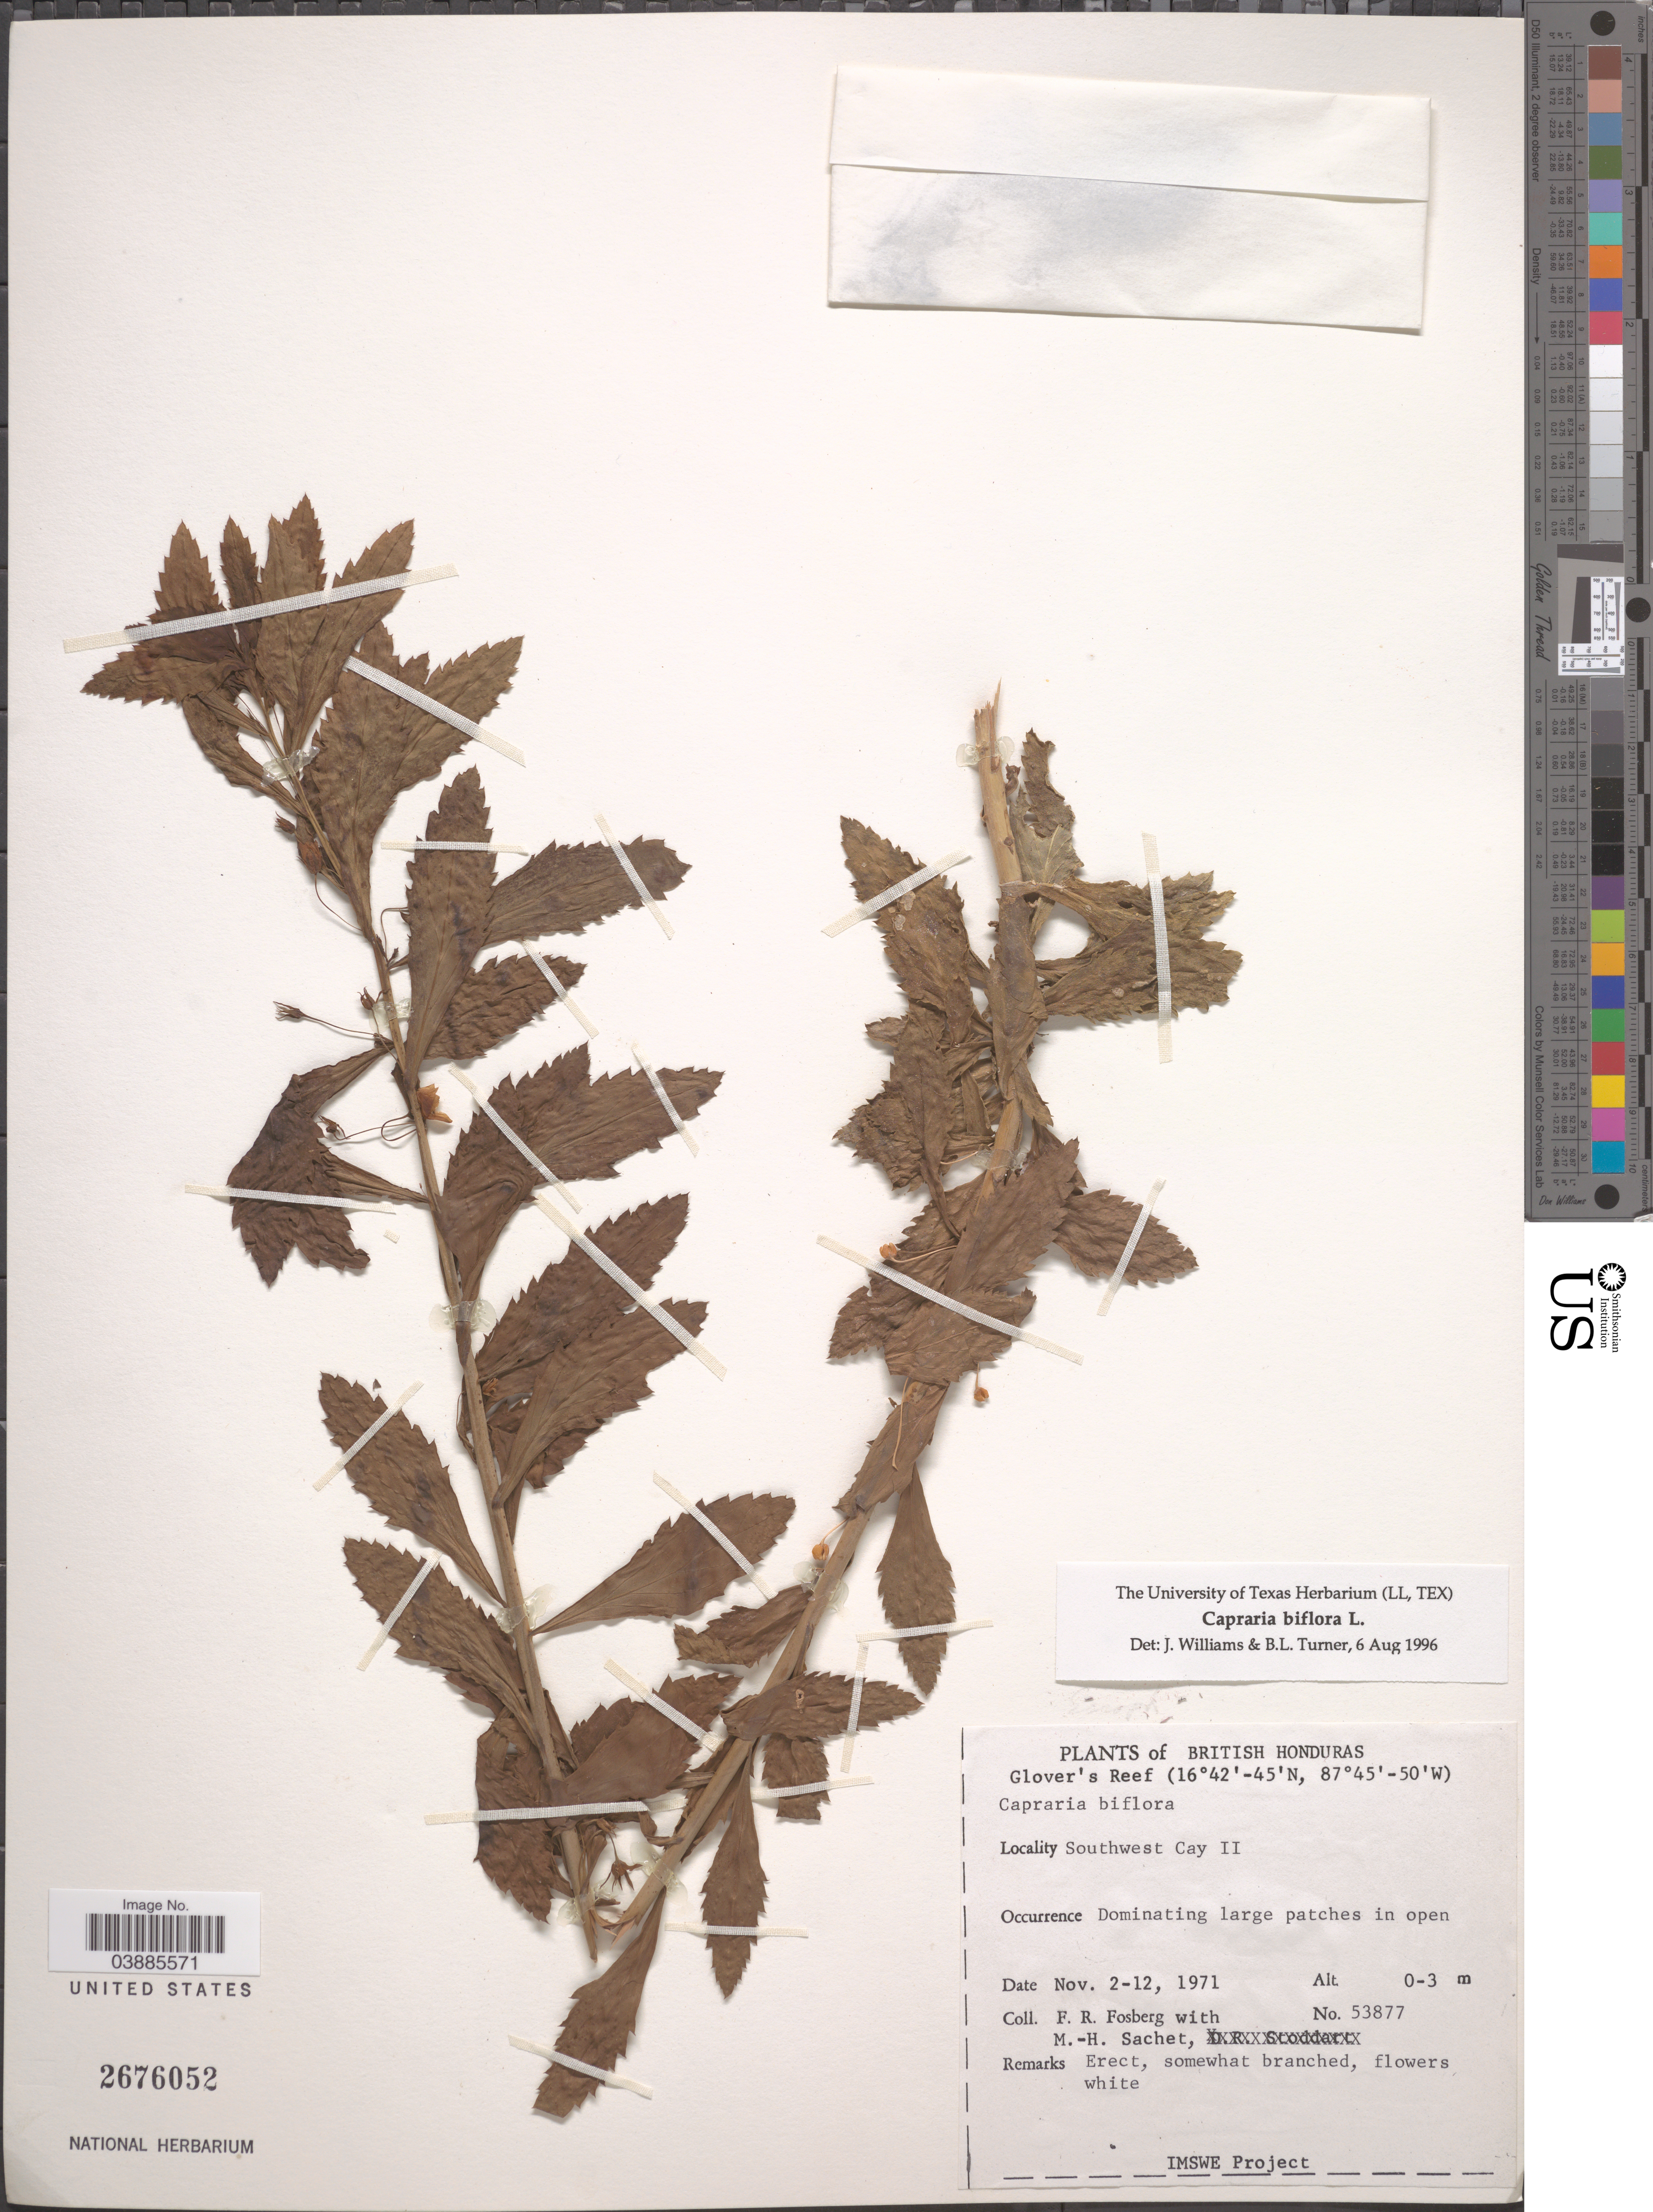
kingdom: Plantae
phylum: Tracheophyta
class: Magnoliopsida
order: Lamiales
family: Scrophulariaceae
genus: Capraria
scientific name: Capraria biflora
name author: L.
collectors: F. R. Fosberg & M.-H. Sachet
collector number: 53877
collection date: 1971-11-02/1971-11-12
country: Belize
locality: British Honduras. Glover's Reef. Southwest Cay II.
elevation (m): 0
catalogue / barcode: US 2676052